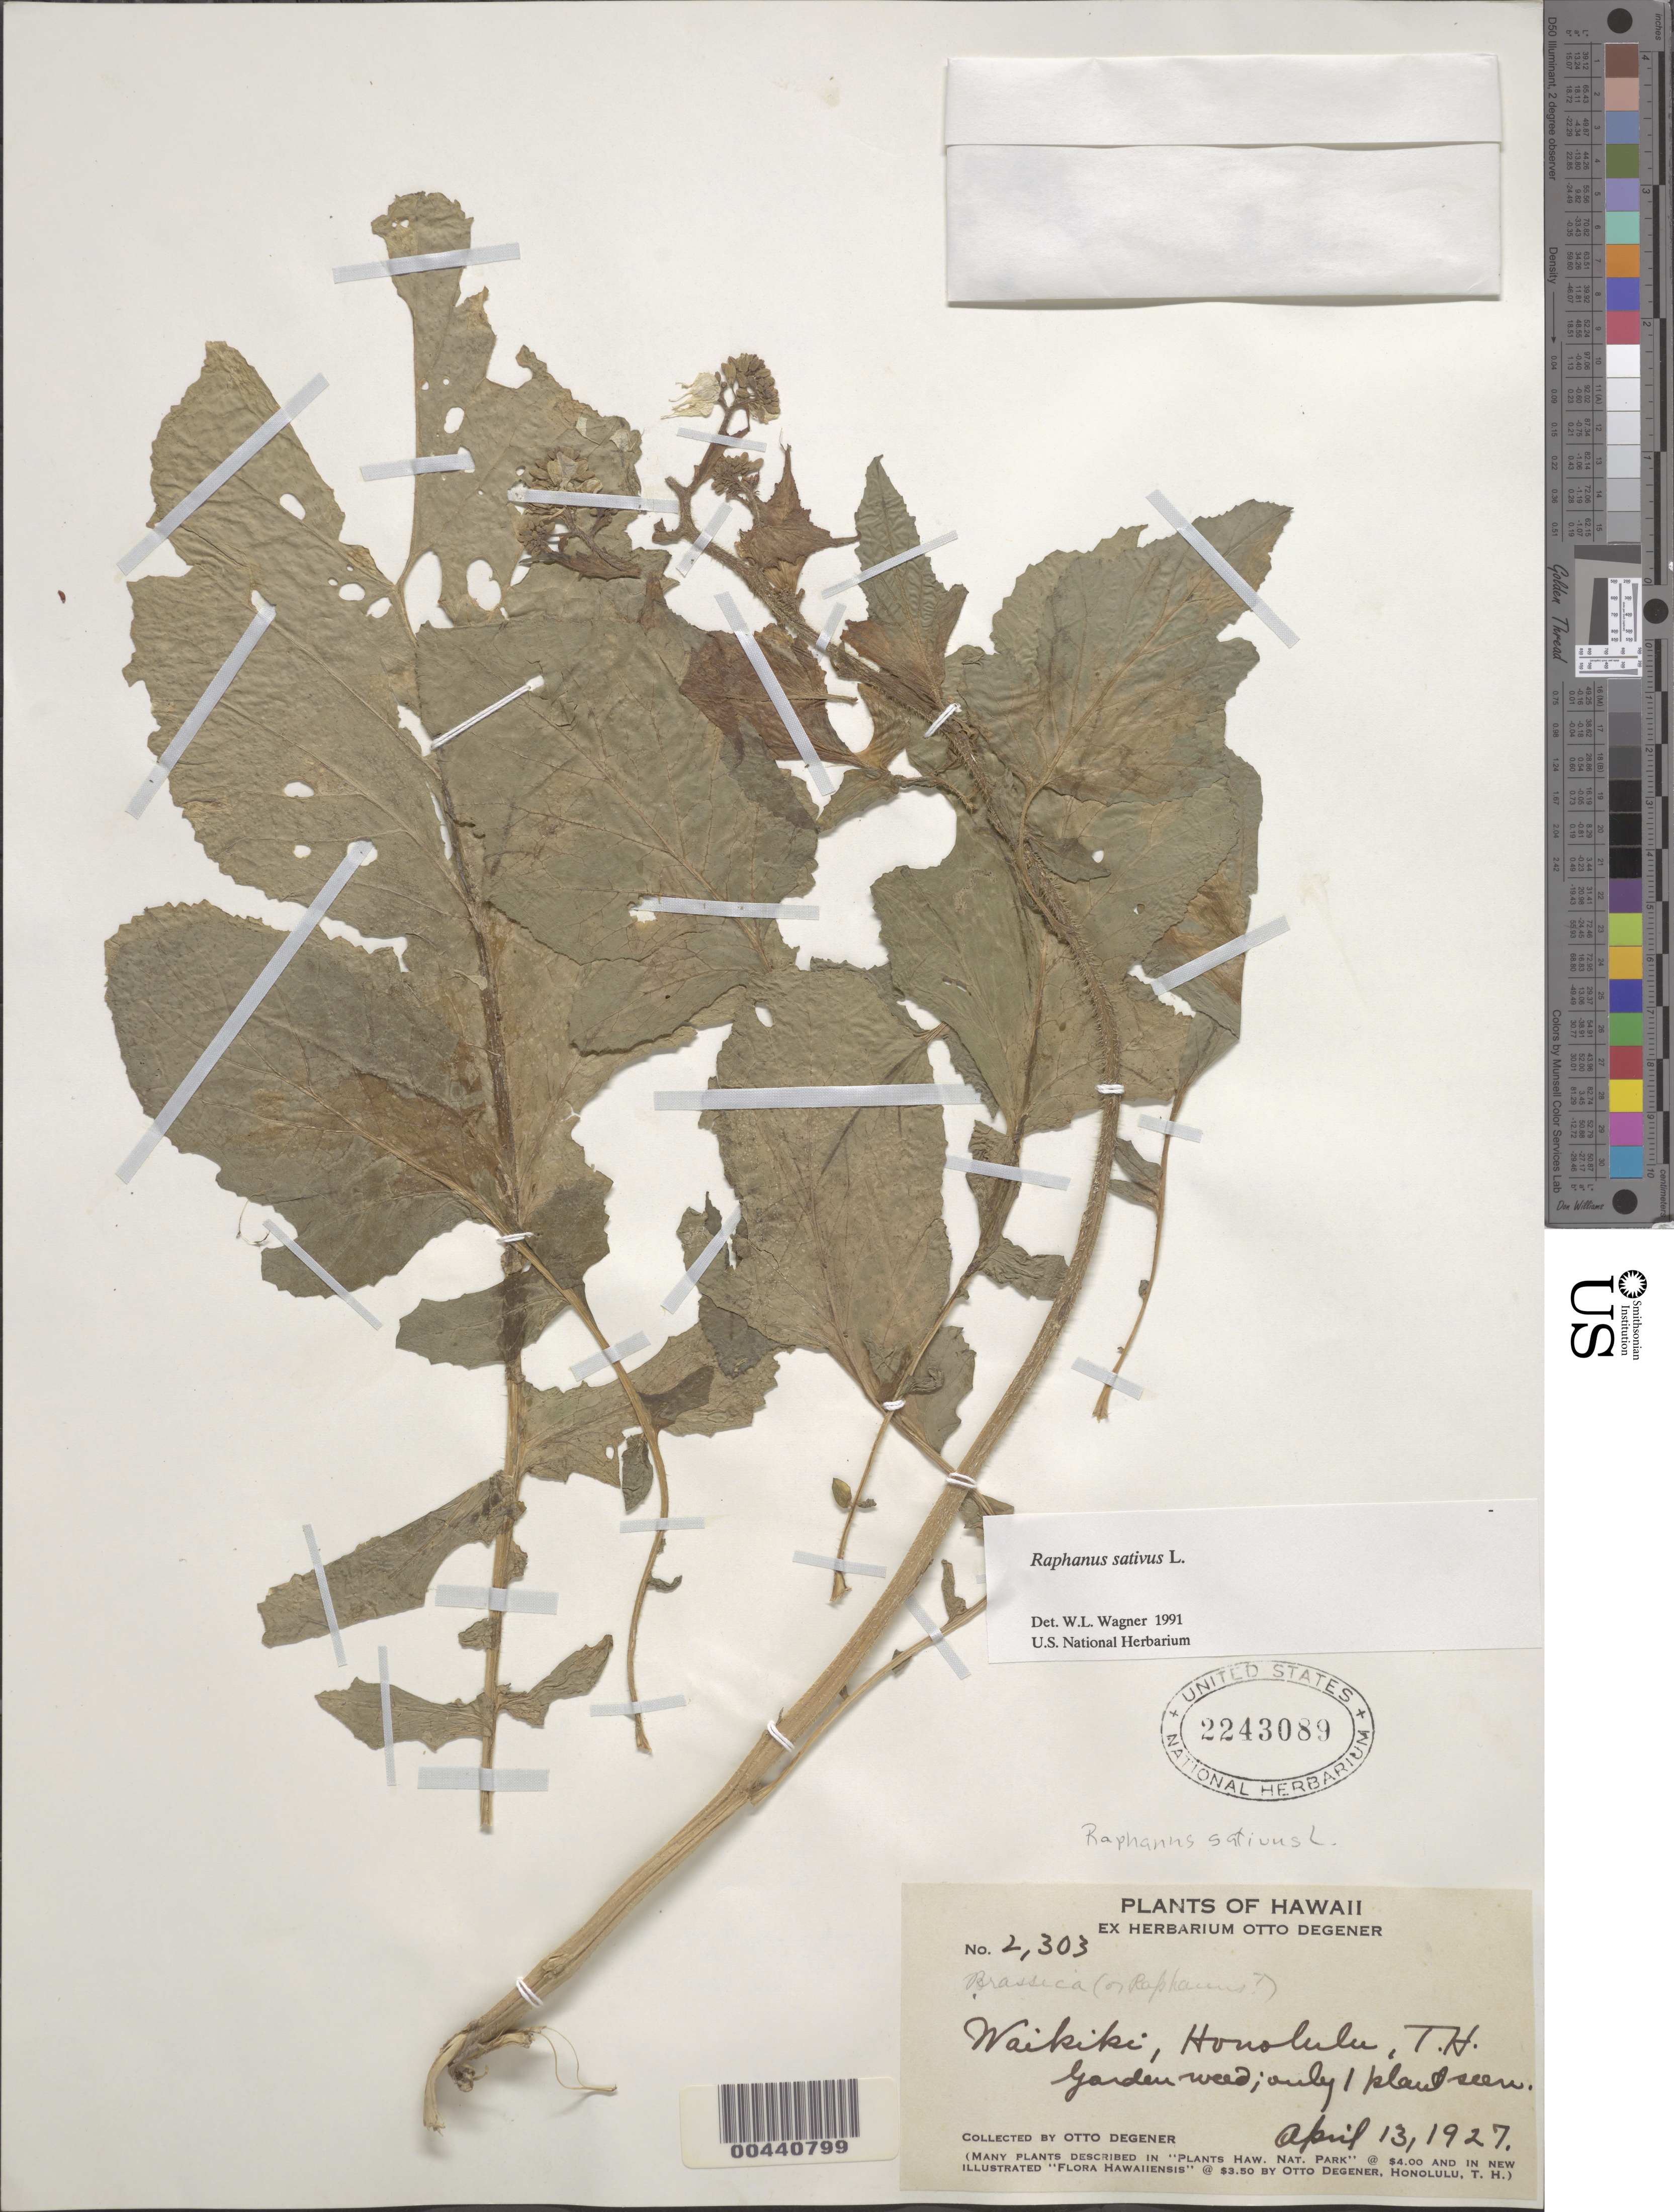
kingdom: Plantae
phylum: Tracheophyta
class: Magnoliopsida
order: Brassicales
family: Brassicaceae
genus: Raphanus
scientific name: Raphanus sativus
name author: L.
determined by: Wagner, W. L., (BOT), Smithsonian Institution - National Museum of Natural History (UNITED STATES)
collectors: O. Degener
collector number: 2303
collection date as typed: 13 Apr 1927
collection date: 1927-04-13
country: United States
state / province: Hawaii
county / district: Honolulu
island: Oahu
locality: Waikiki, Honolulu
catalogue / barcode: US 2243089